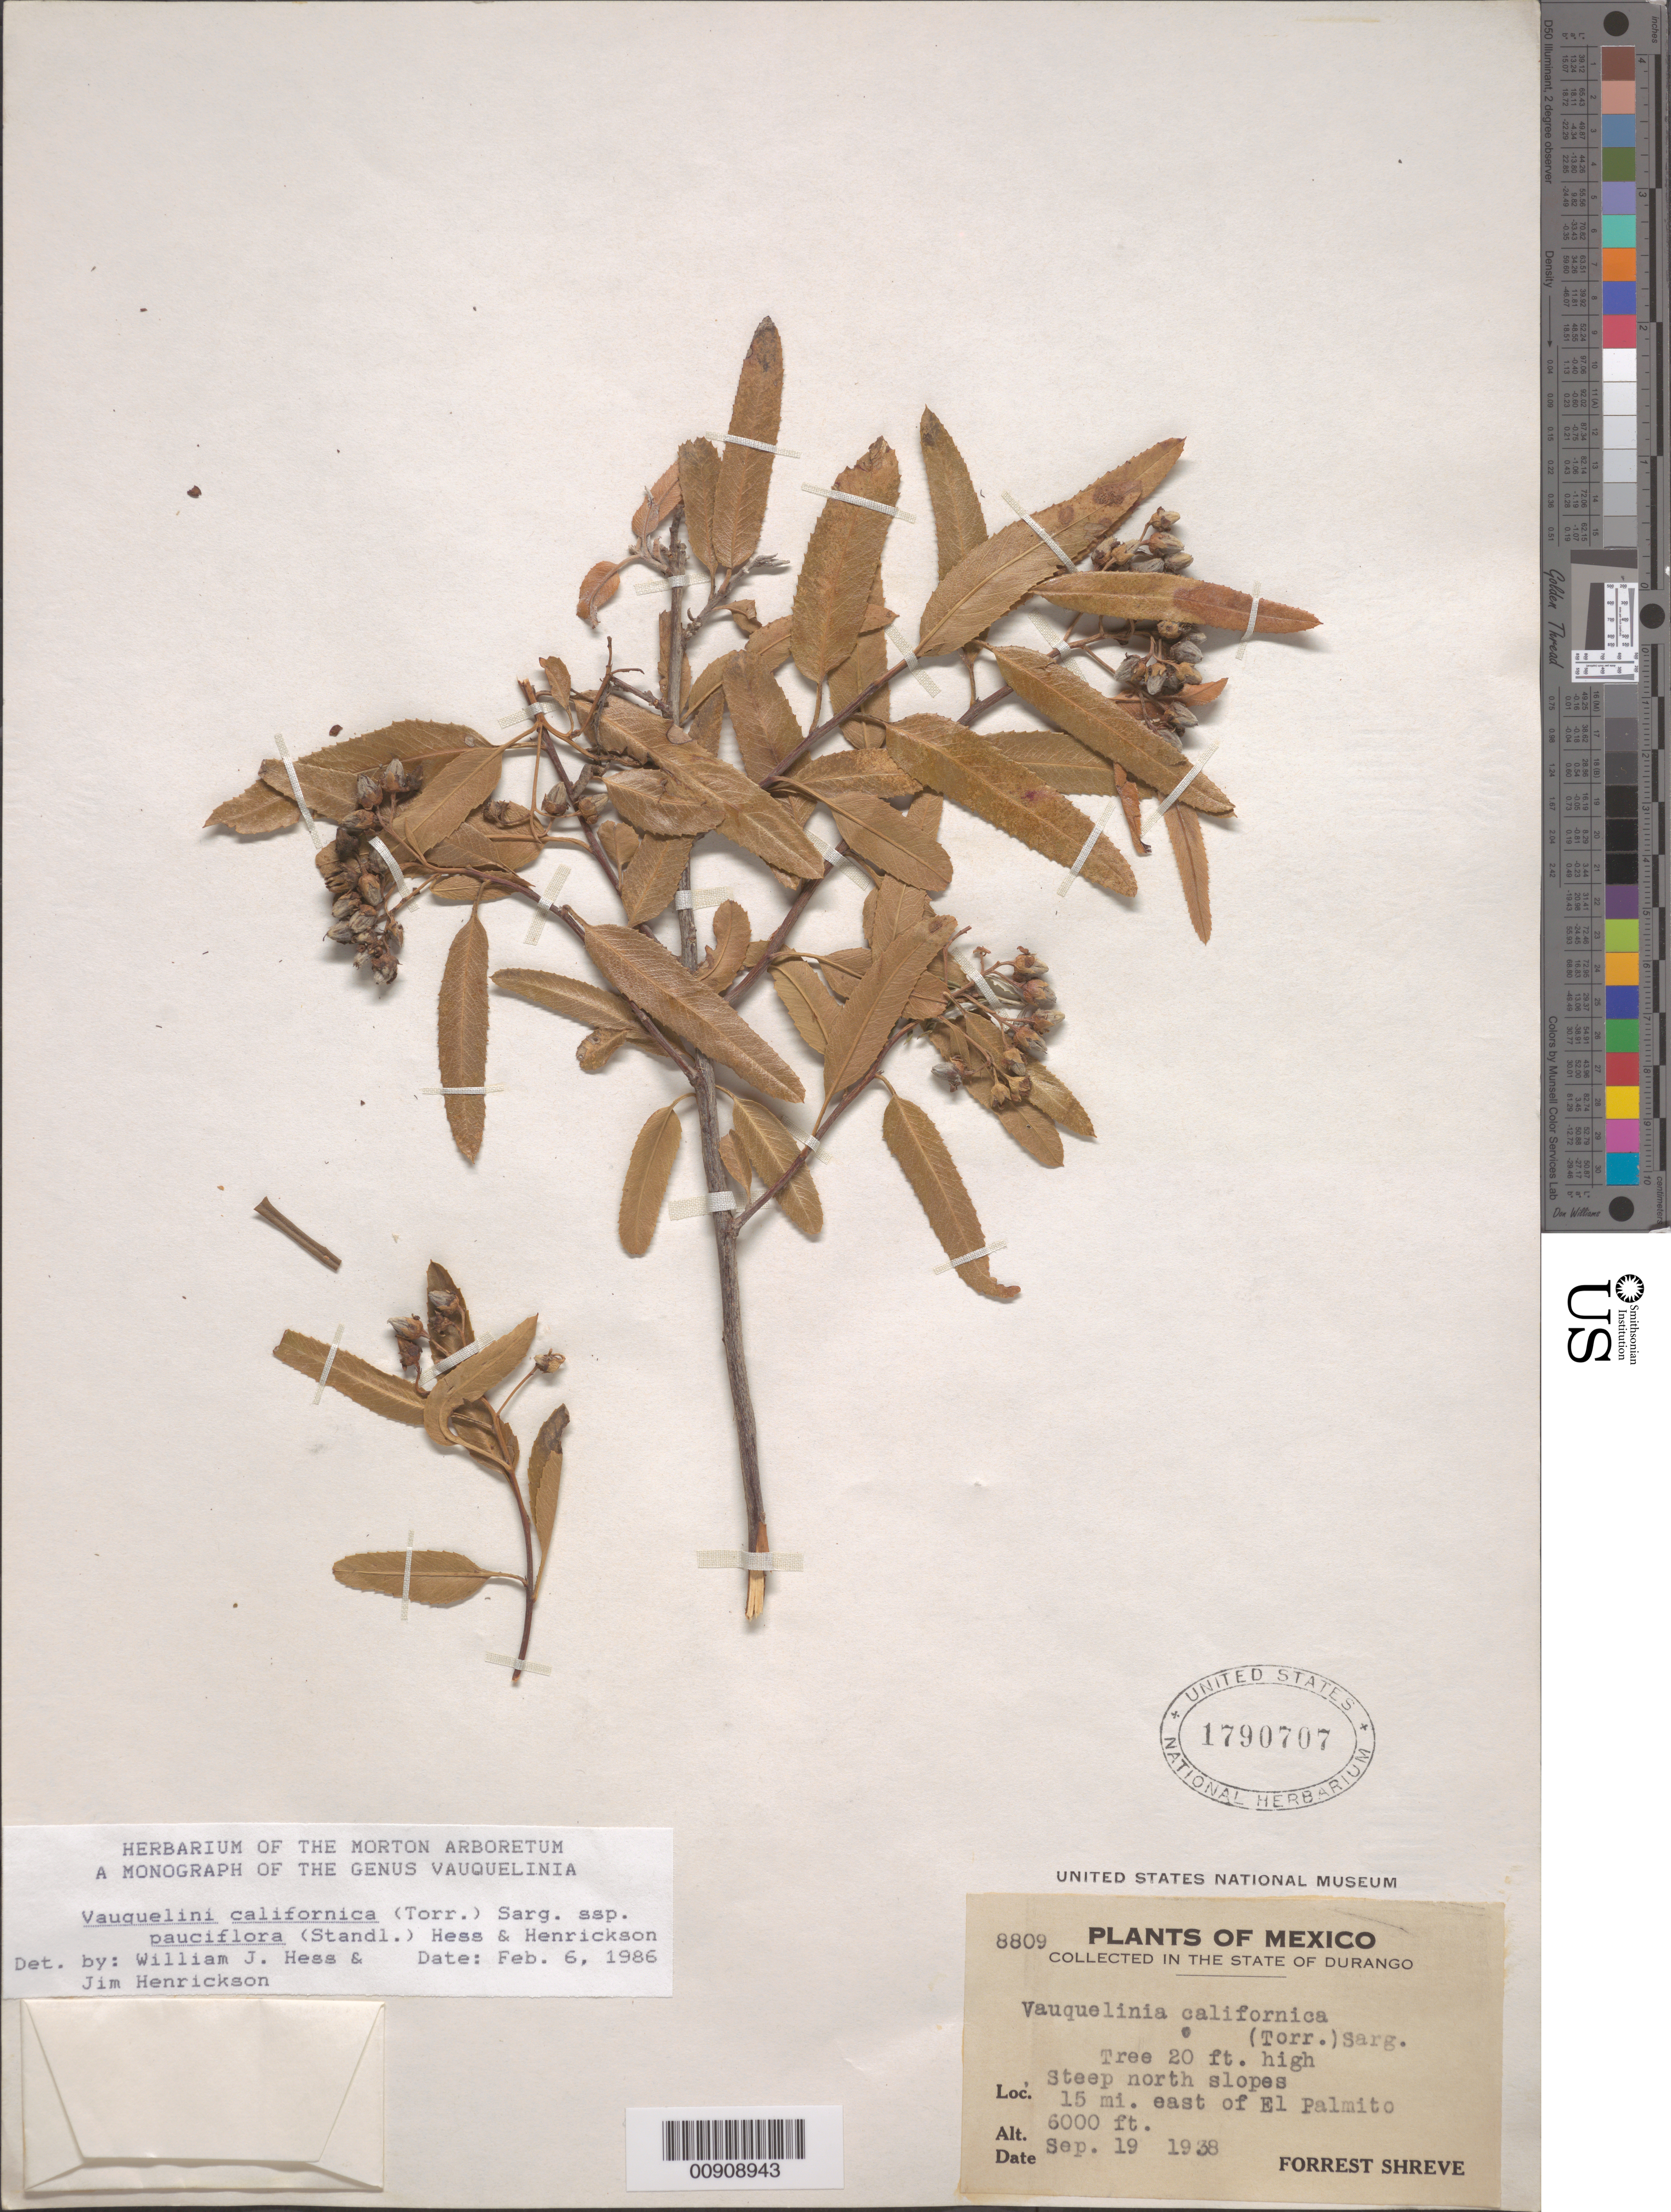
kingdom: Plantae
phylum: Tracheophyta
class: Magnoliopsida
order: Rosales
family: Rosaceae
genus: Vauquelinia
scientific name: Vauquelinia californica var. pauciflora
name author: (Torr.) Sarg.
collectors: F. Shreve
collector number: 8809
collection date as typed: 19 Sep 1938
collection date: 1938-09-19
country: Mexico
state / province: Durango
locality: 15 mi. east of El Palmito, State of Durango.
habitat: Steep north slopes.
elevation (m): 1829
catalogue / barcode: US 1790707